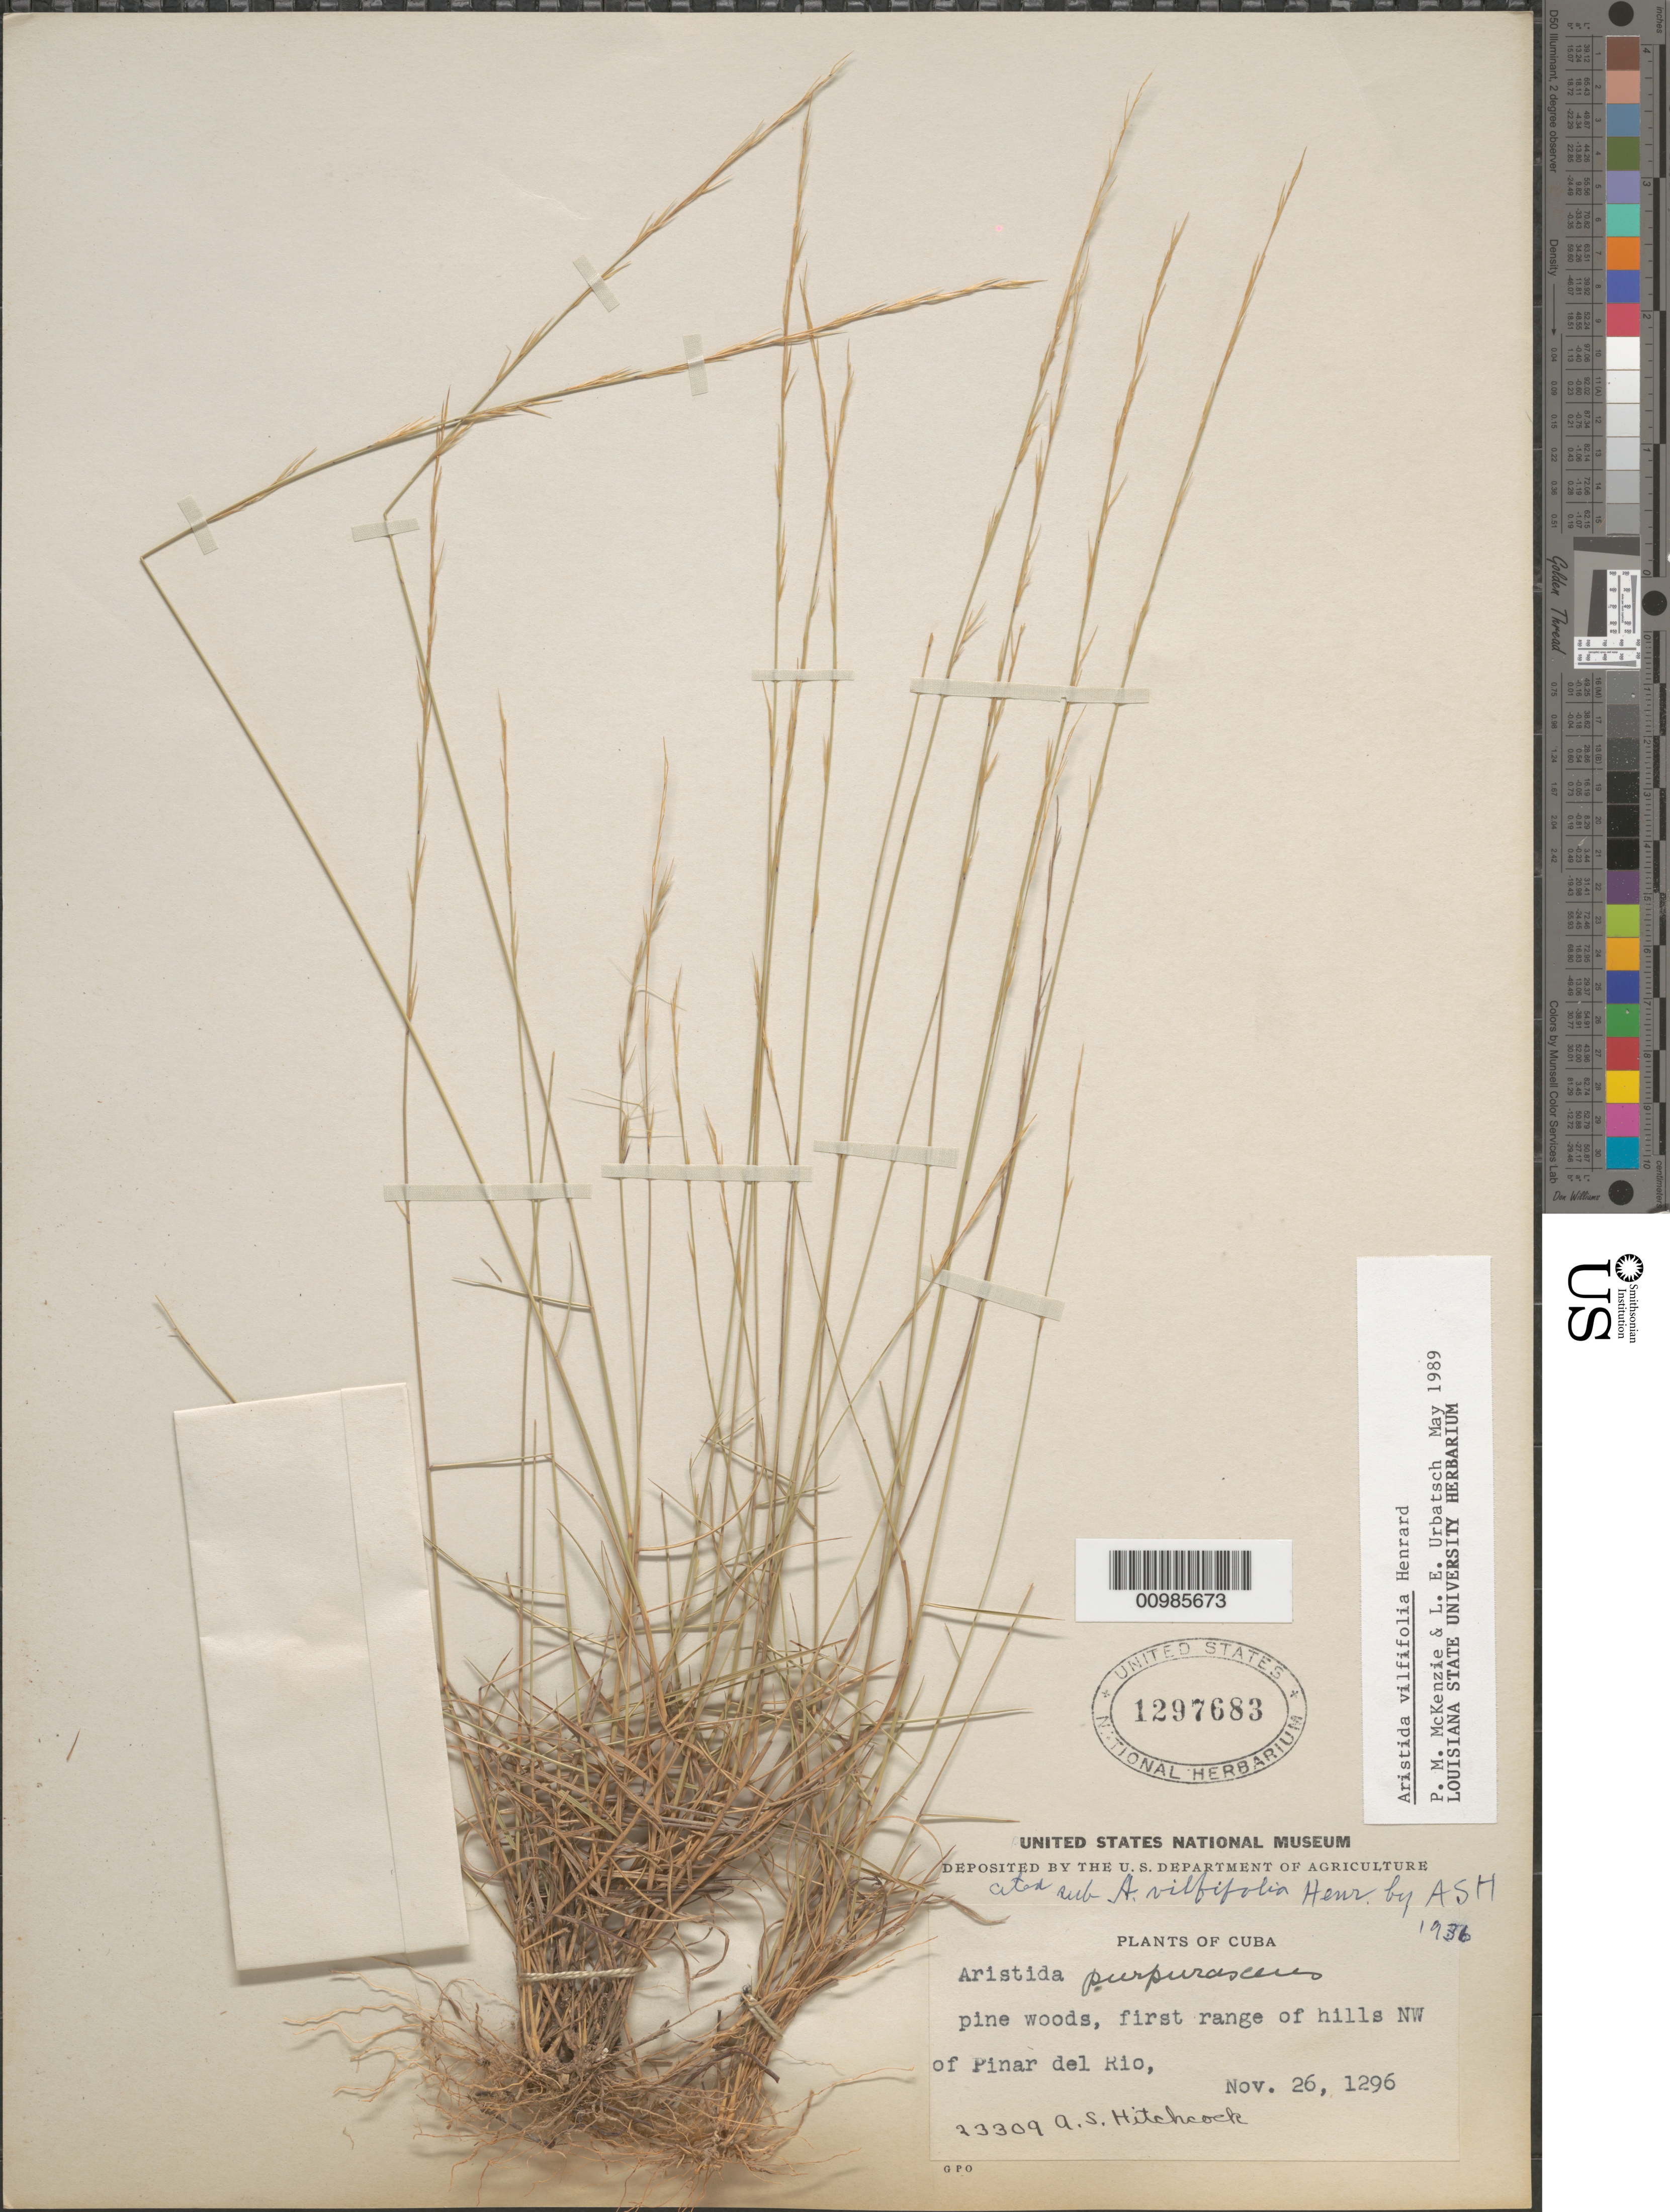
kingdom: Plantae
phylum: Tracheophyta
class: Liliopsida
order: Poales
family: Poaceae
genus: Aristida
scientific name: Aristida vilfifolia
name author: Henr.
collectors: A. S. Hitchcock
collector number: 23309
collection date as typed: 26 Nov 1926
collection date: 1926-11-26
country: Cuba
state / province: Pinar del Rio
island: Cuba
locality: first range of hill NW of Pinar del Rio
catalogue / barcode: US 1297683